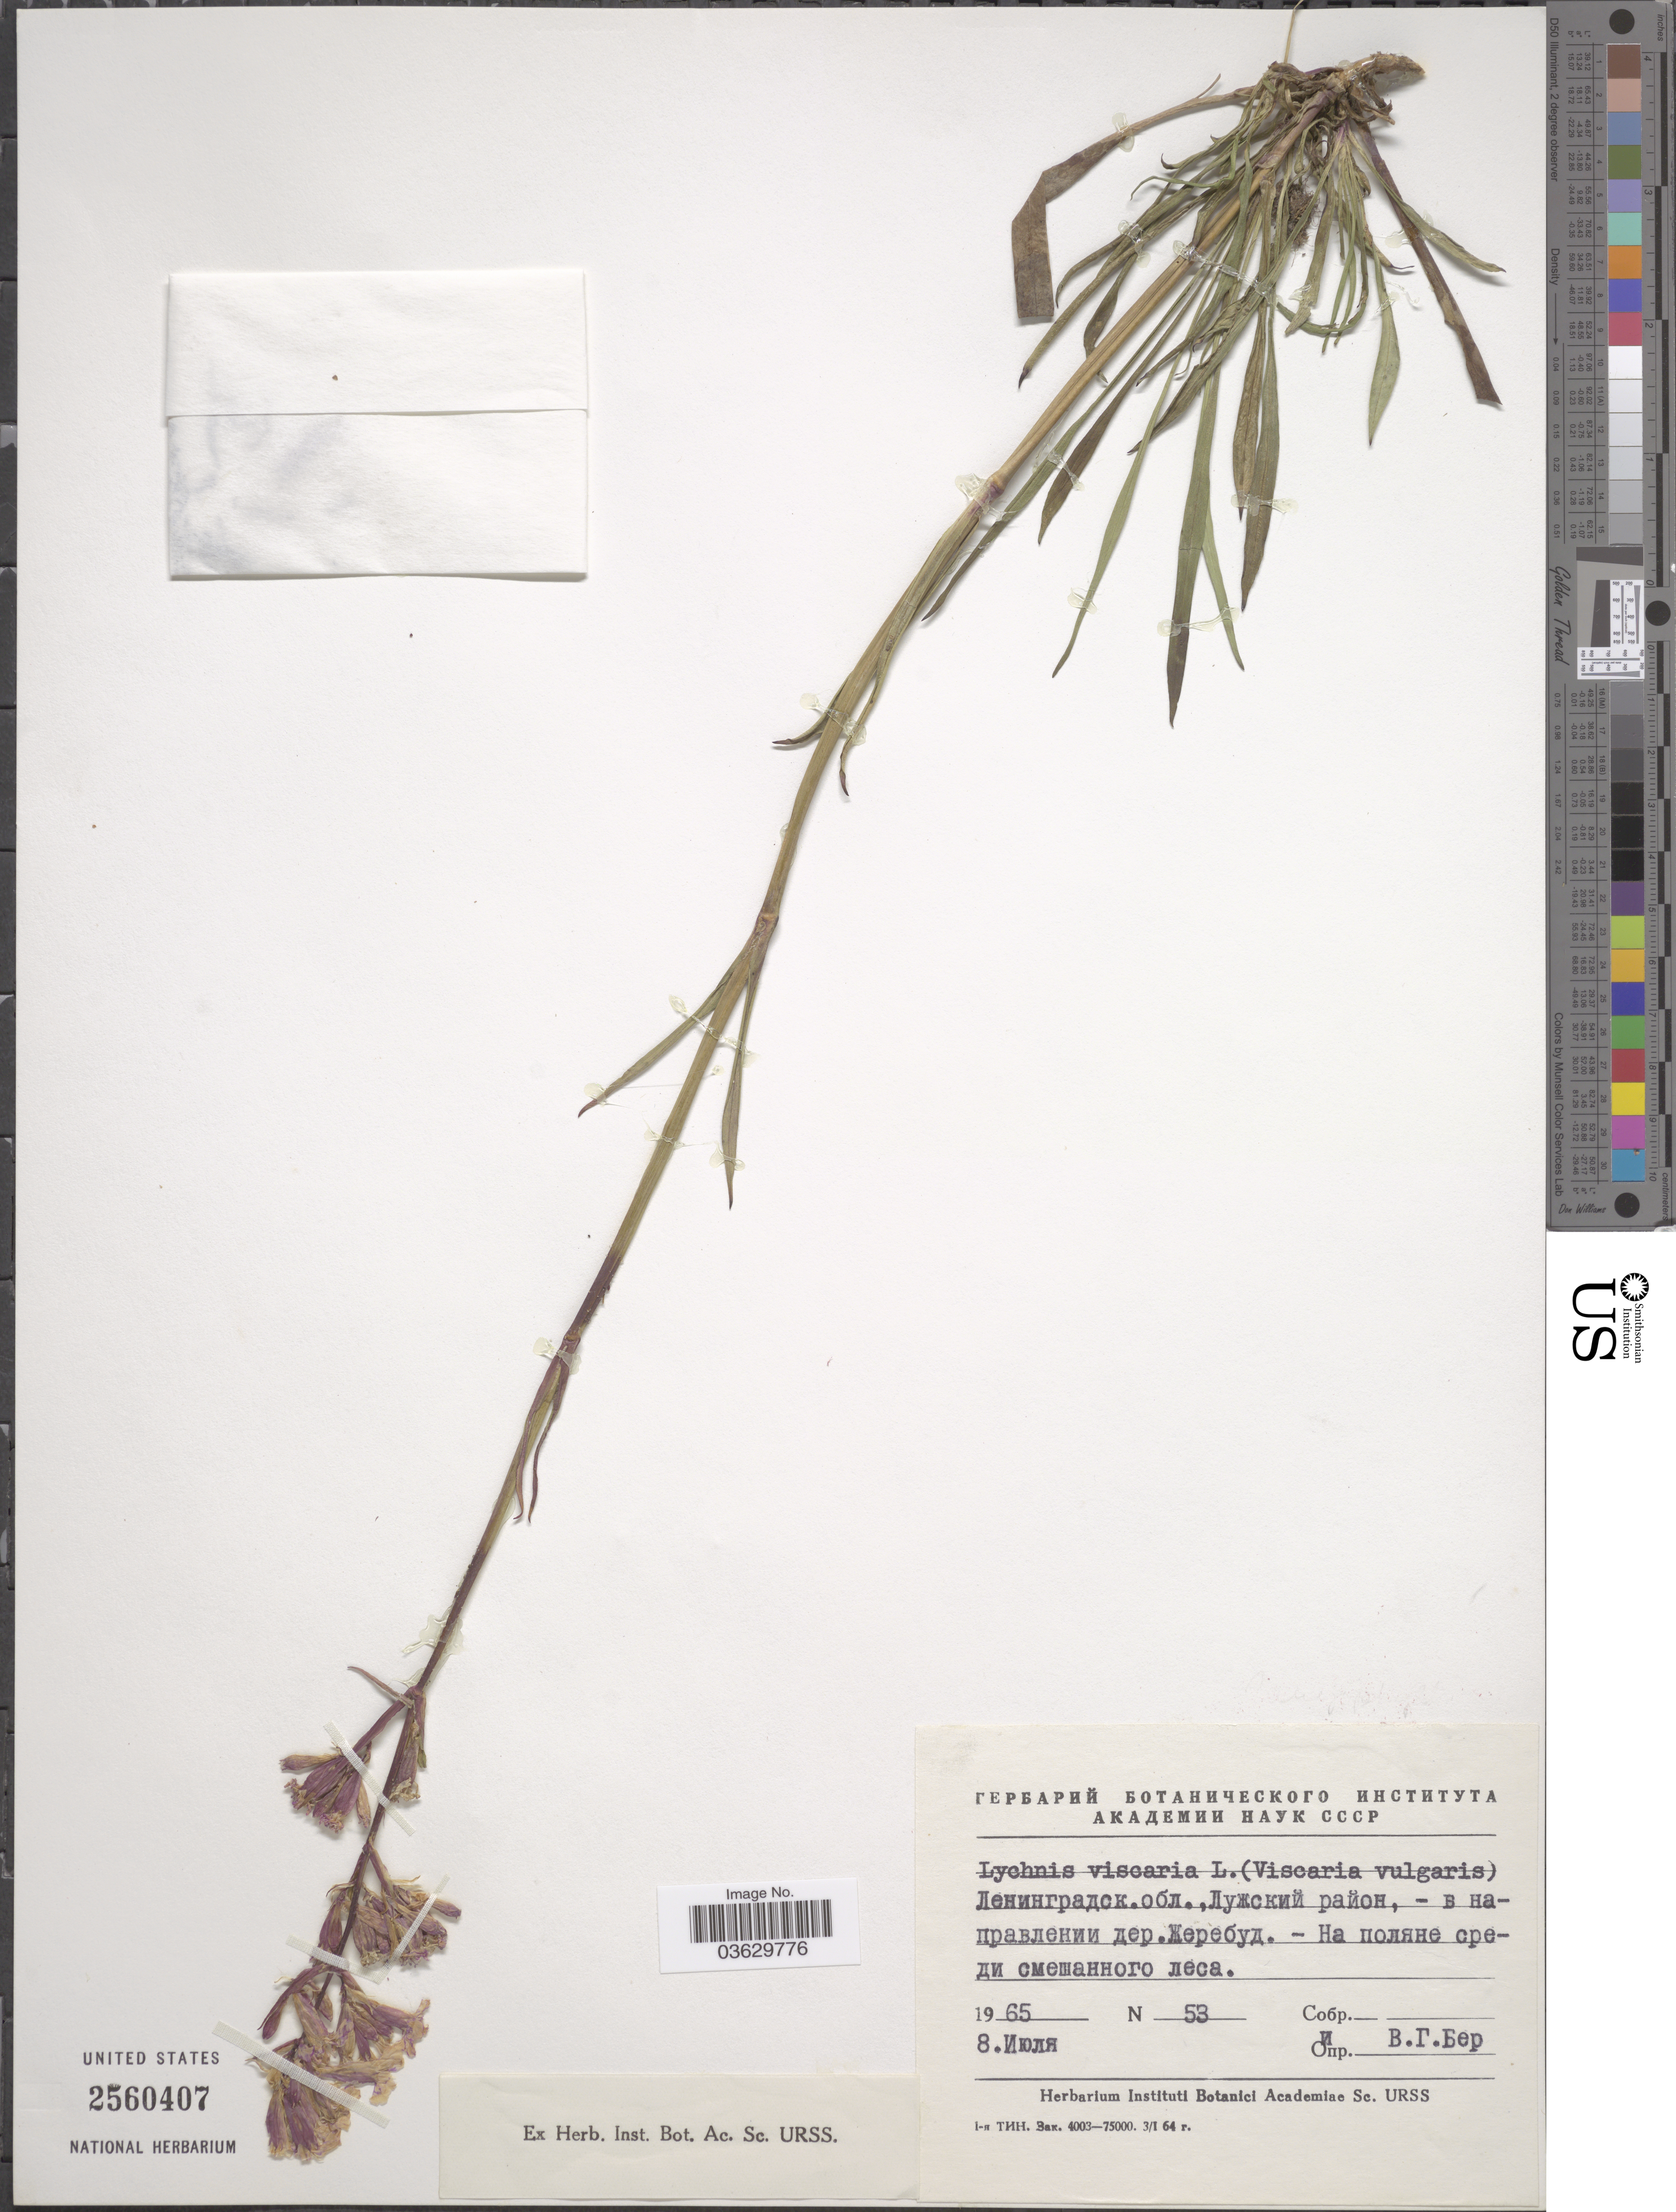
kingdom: Plantae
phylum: Tracheophyta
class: Magnoliopsida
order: Caryophyllales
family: Caryophyllaceae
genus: Viscaria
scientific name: Viscaria viscosa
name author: (Scop.) Asch.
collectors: V. Ber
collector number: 53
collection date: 1965-07-08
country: Russian Federation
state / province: Leningrad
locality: Zherebud.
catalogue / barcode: US 2560407